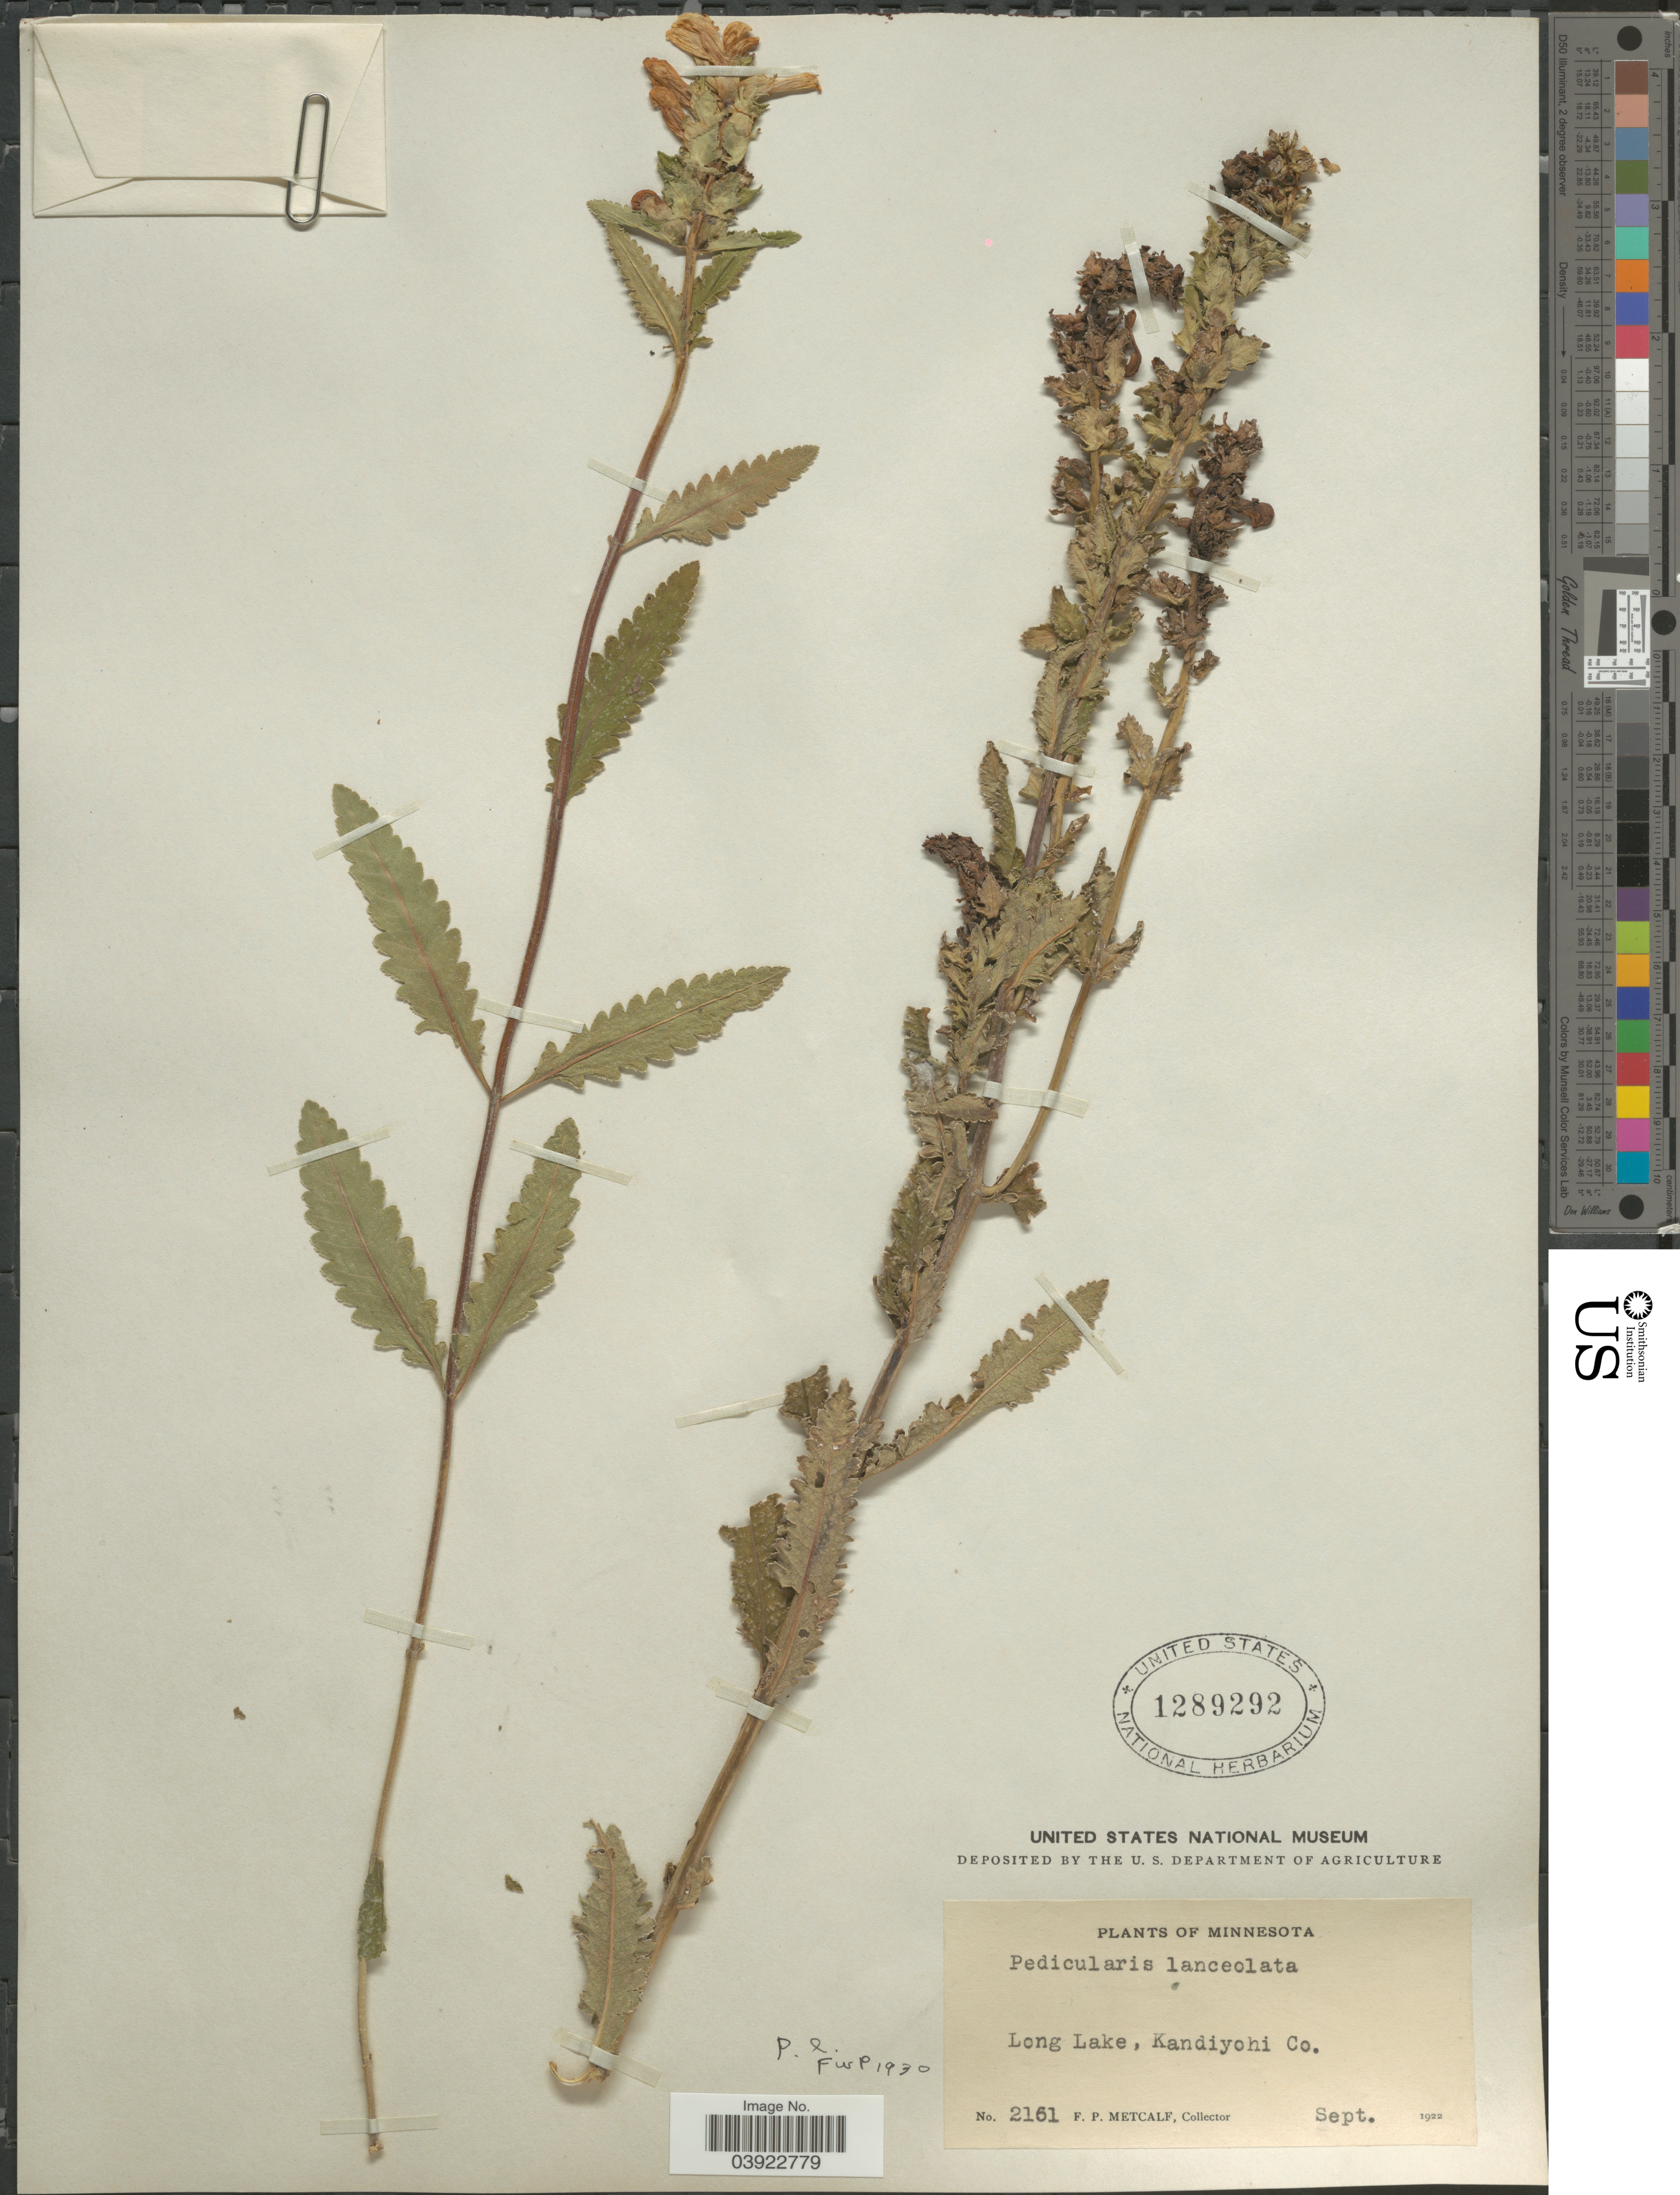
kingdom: Plantae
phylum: Tracheophyta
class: Magnoliopsida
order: Lamiales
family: Orobanchaceae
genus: Pedicularis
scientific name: Pedicularis lanceolata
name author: Michx.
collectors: F. Metcalf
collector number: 2161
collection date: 1922-09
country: United States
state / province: Minnesota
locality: Long Lake, Kandiyohi Co.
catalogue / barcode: US 1289292